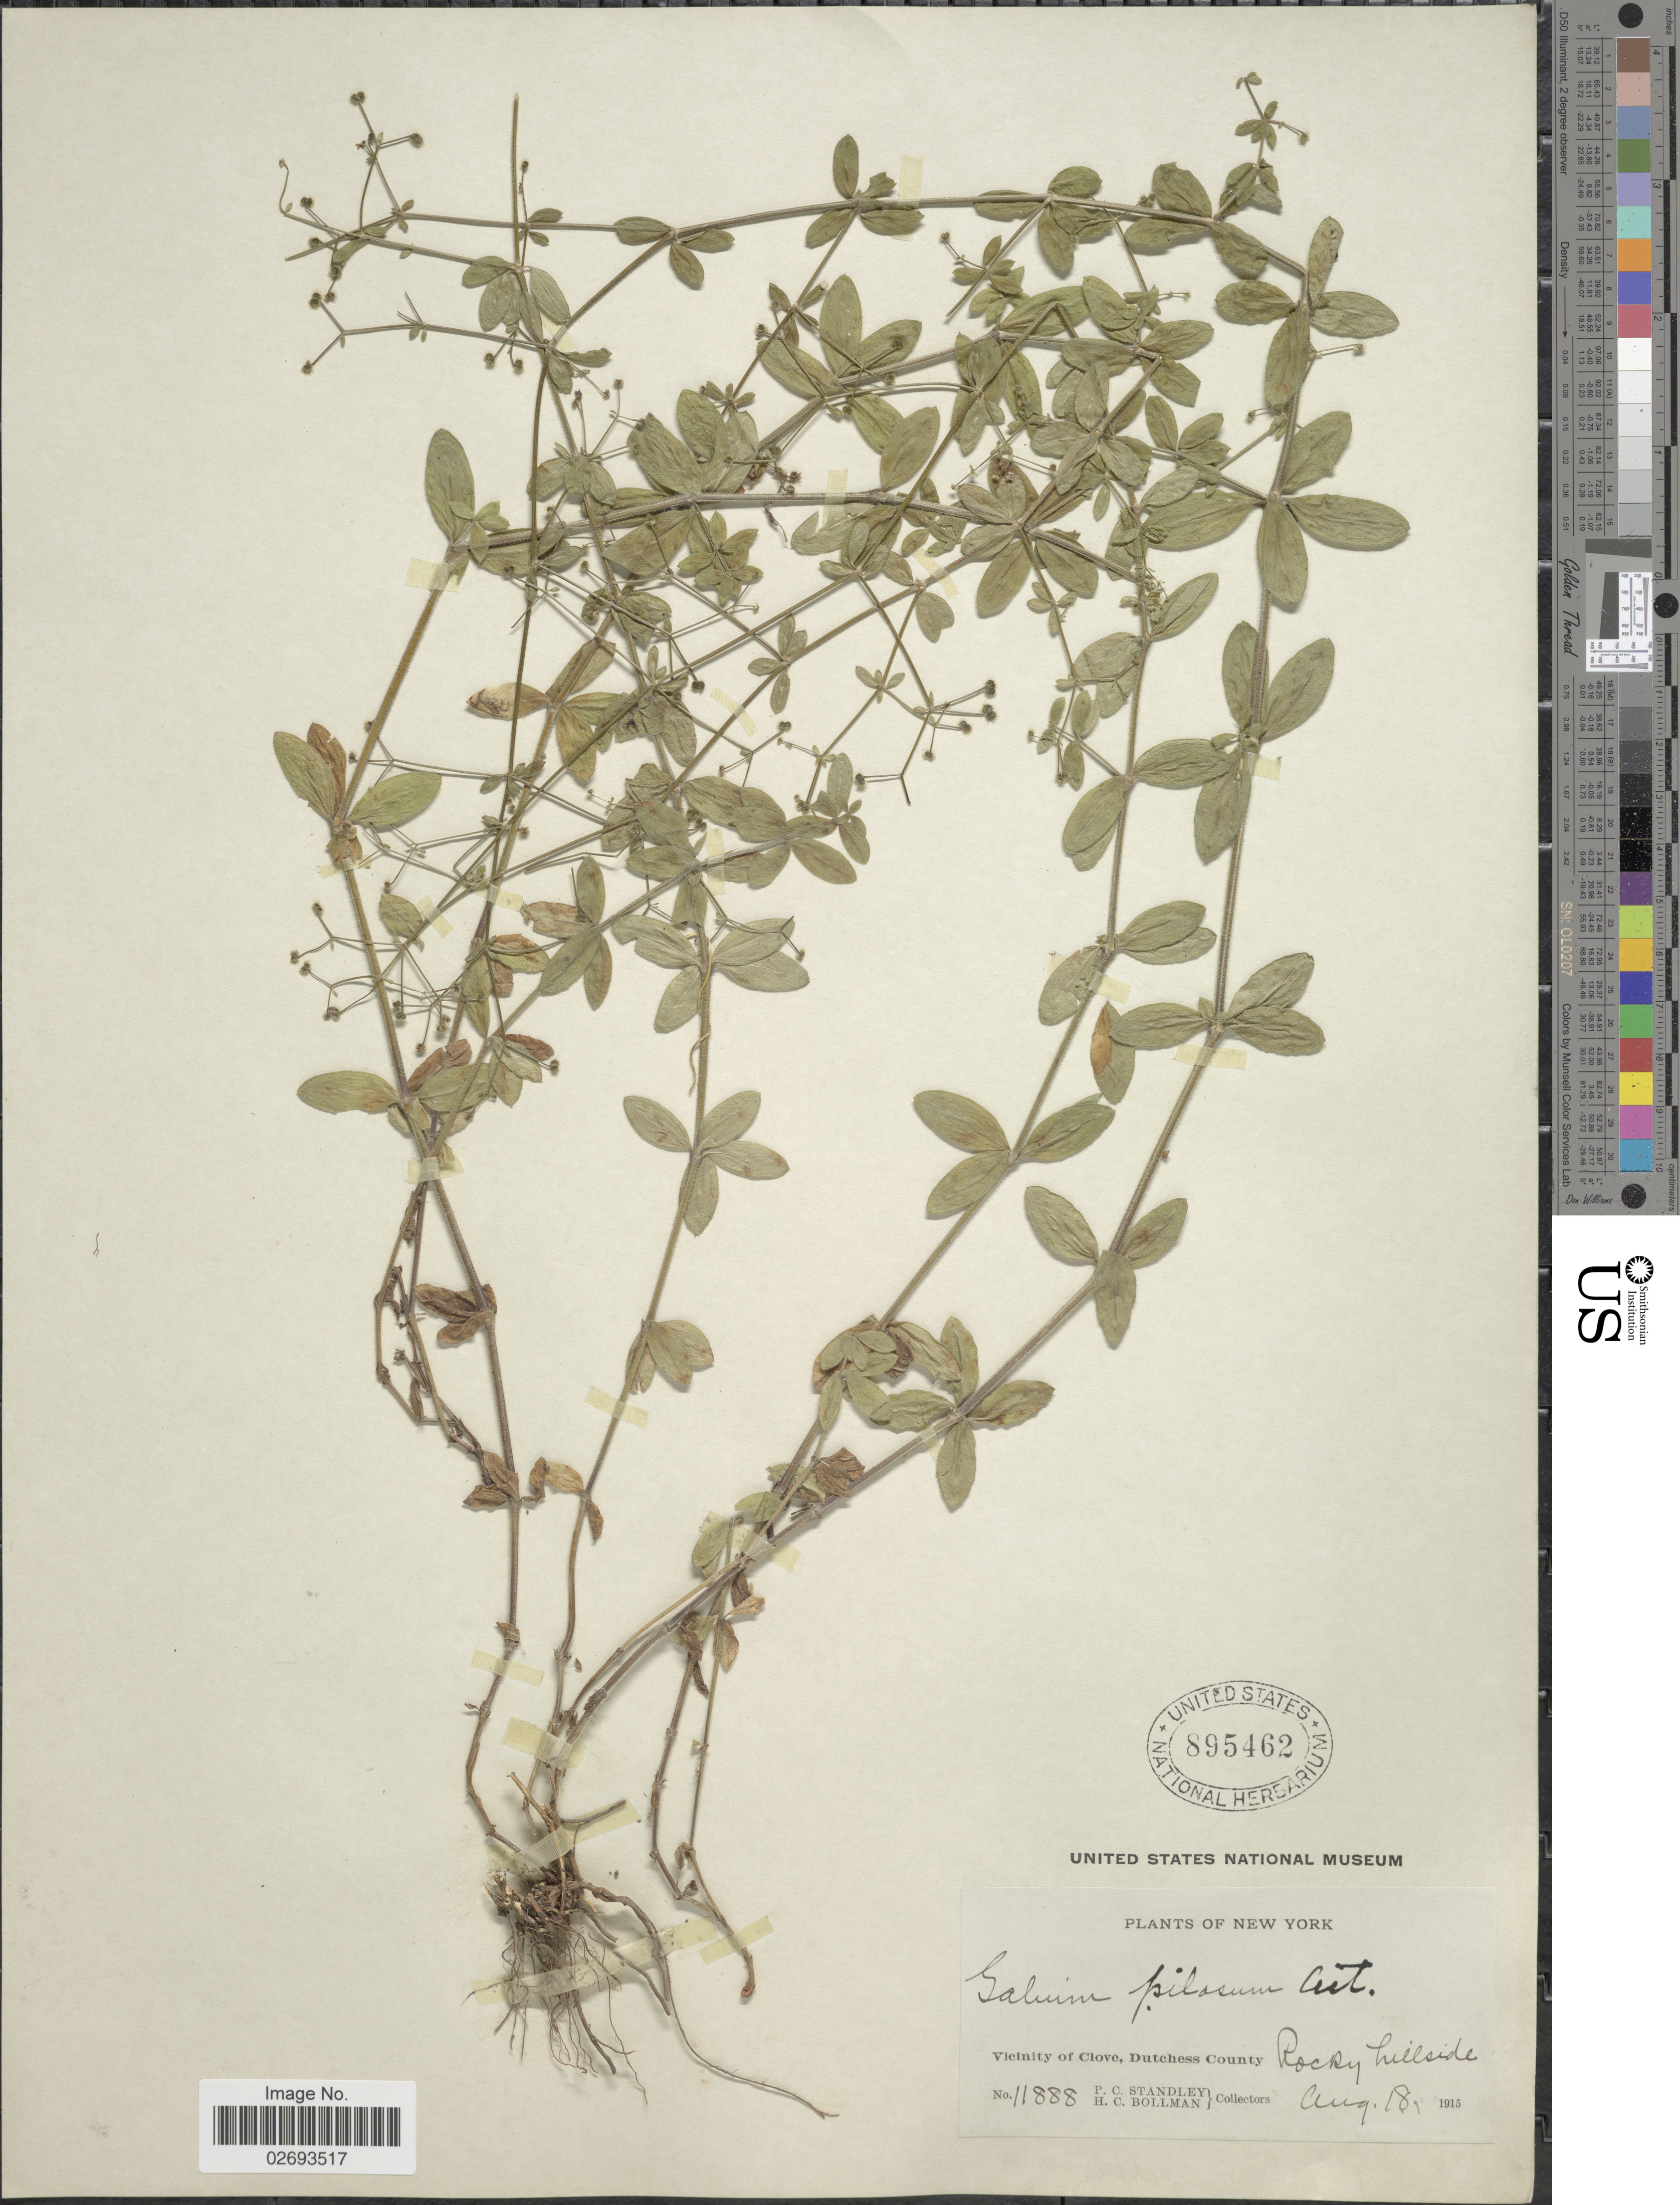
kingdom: Plantae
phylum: Tracheophyta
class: Magnoliopsida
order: Gentianales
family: Rubiaceae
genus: Galium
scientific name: Galium pilosum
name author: Aiton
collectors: P. C. Standley & H. C. Bollman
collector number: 11888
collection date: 1915-08-18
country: United States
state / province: New York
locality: Vicinity of Clove, Dutchess County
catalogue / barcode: US 895462